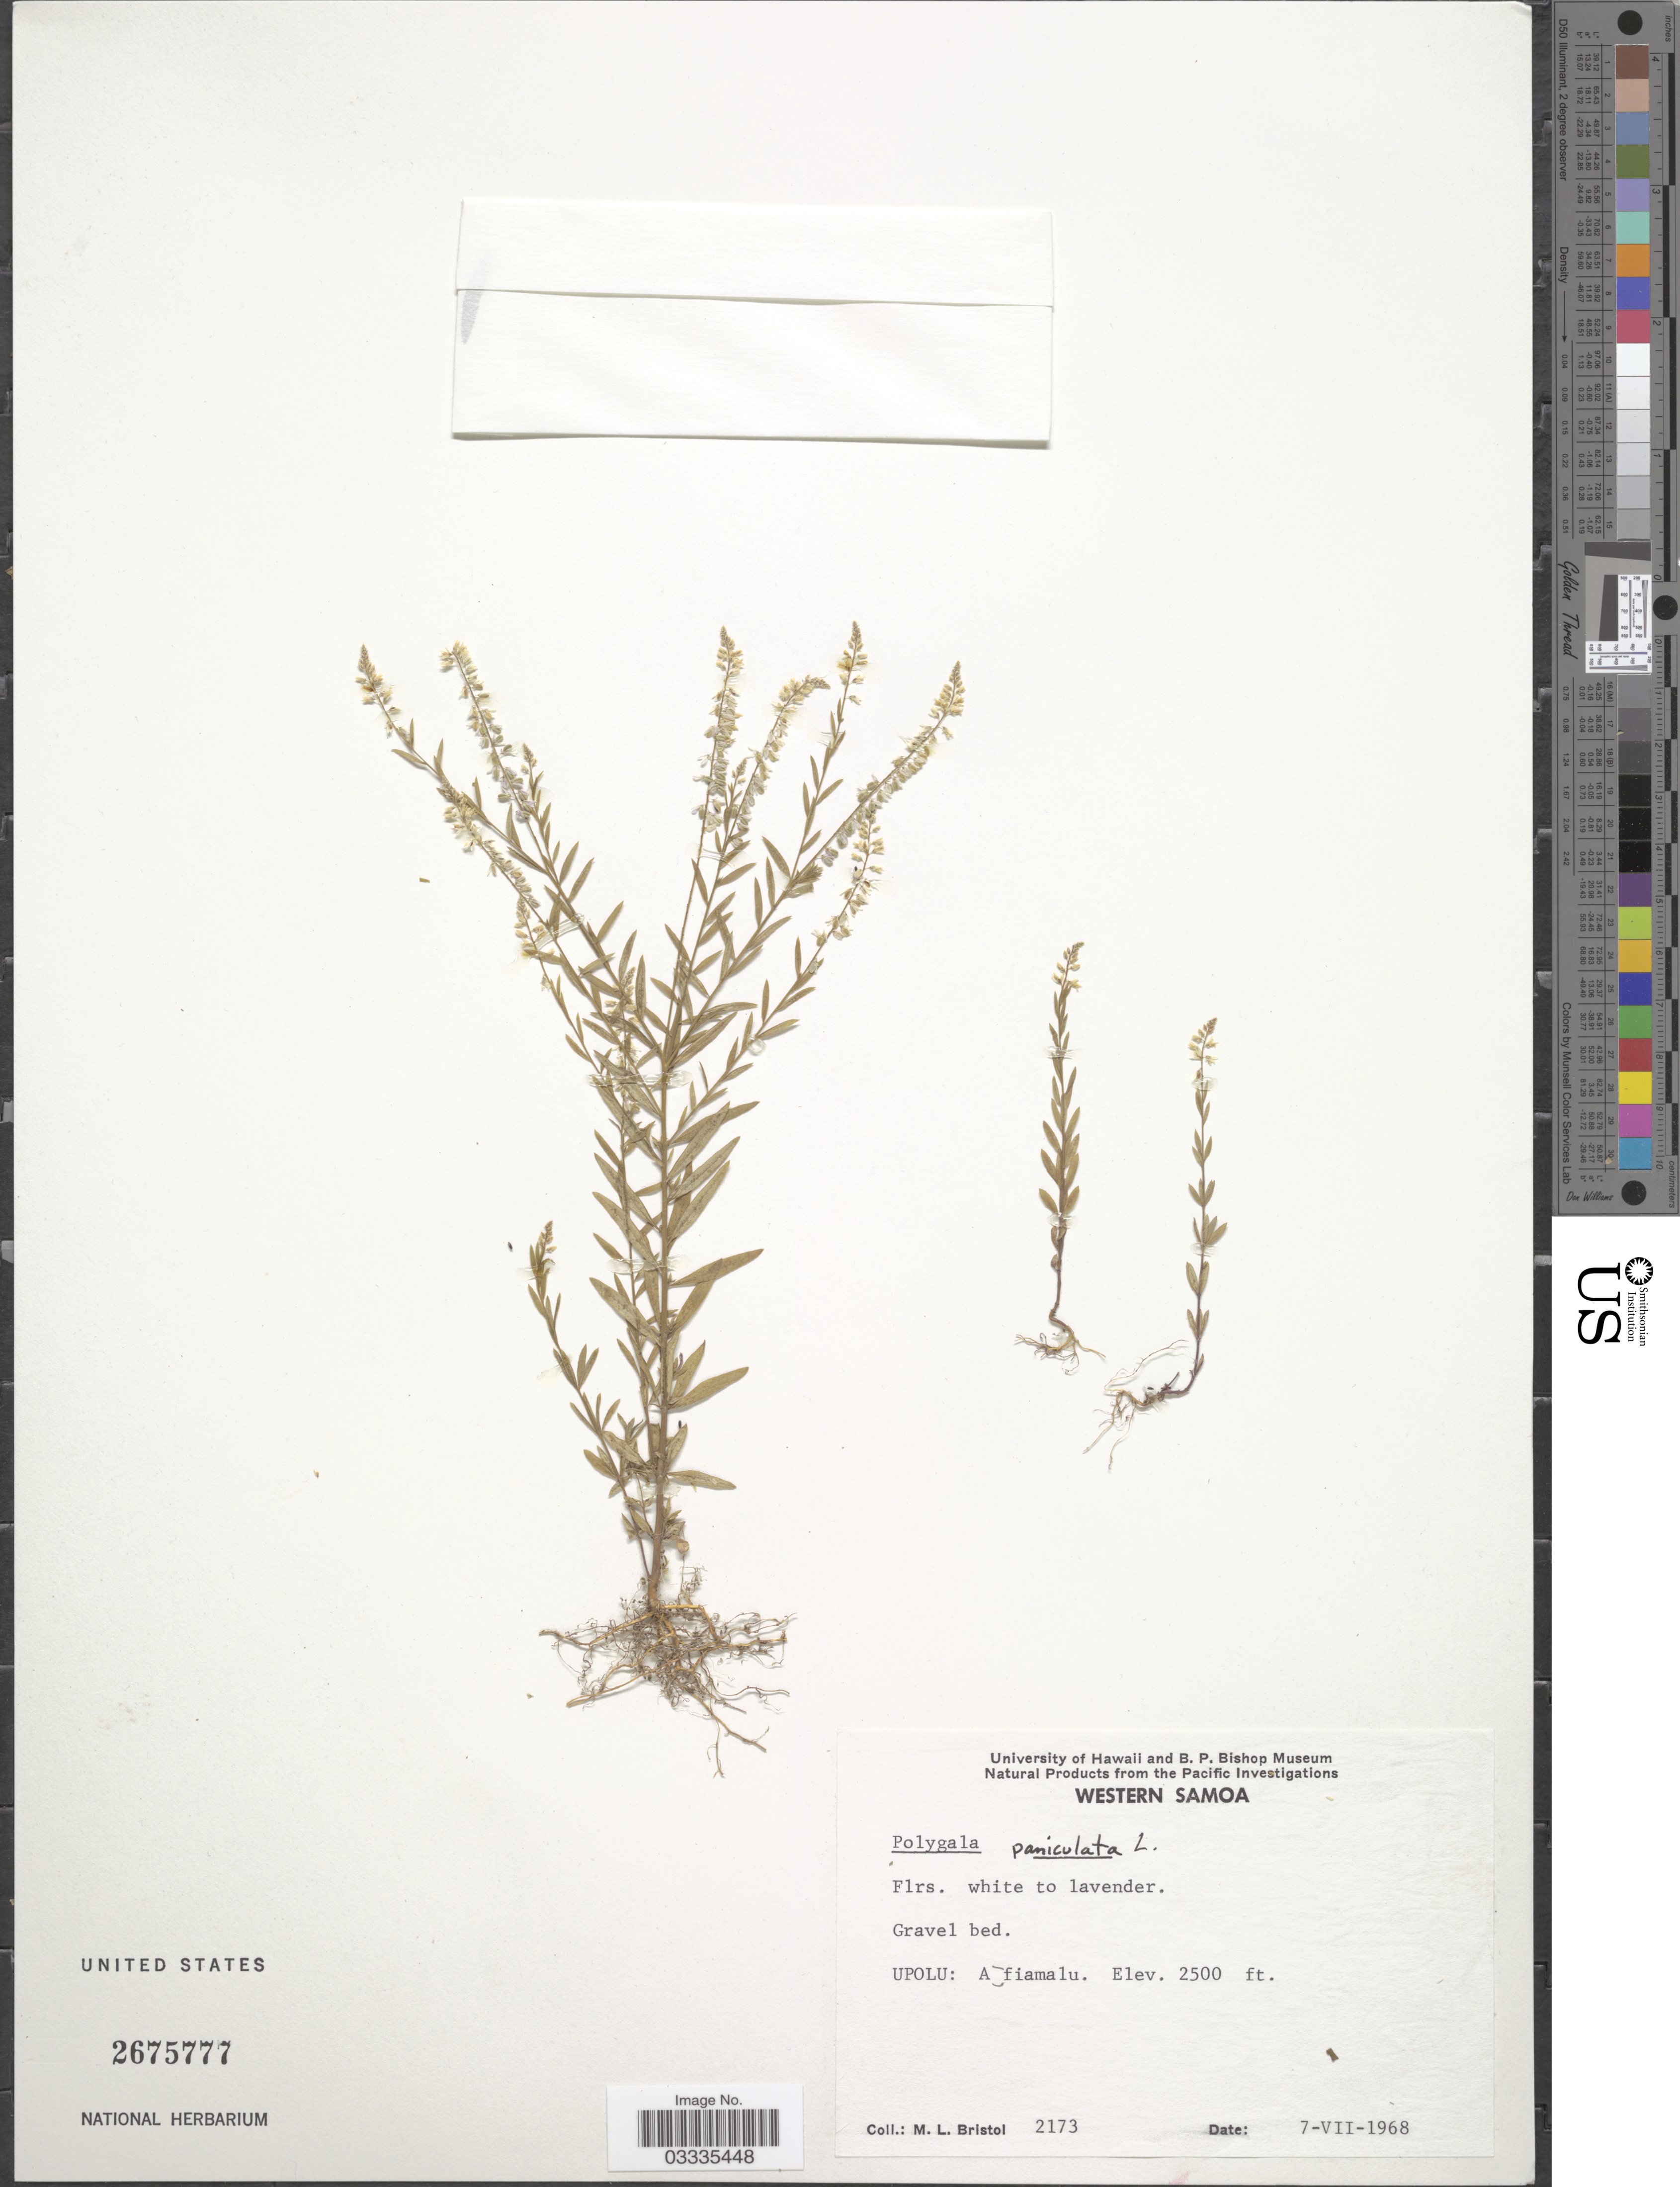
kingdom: Plantae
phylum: Tracheophyta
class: Magnoliopsida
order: Fabales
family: Polygalaceae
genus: Polygala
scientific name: Polygala paniculata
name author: L.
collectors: M. L. Bristol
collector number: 2173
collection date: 1968-07-07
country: Samoa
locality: Upolu: Afiamalu.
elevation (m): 762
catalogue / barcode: US 2675777